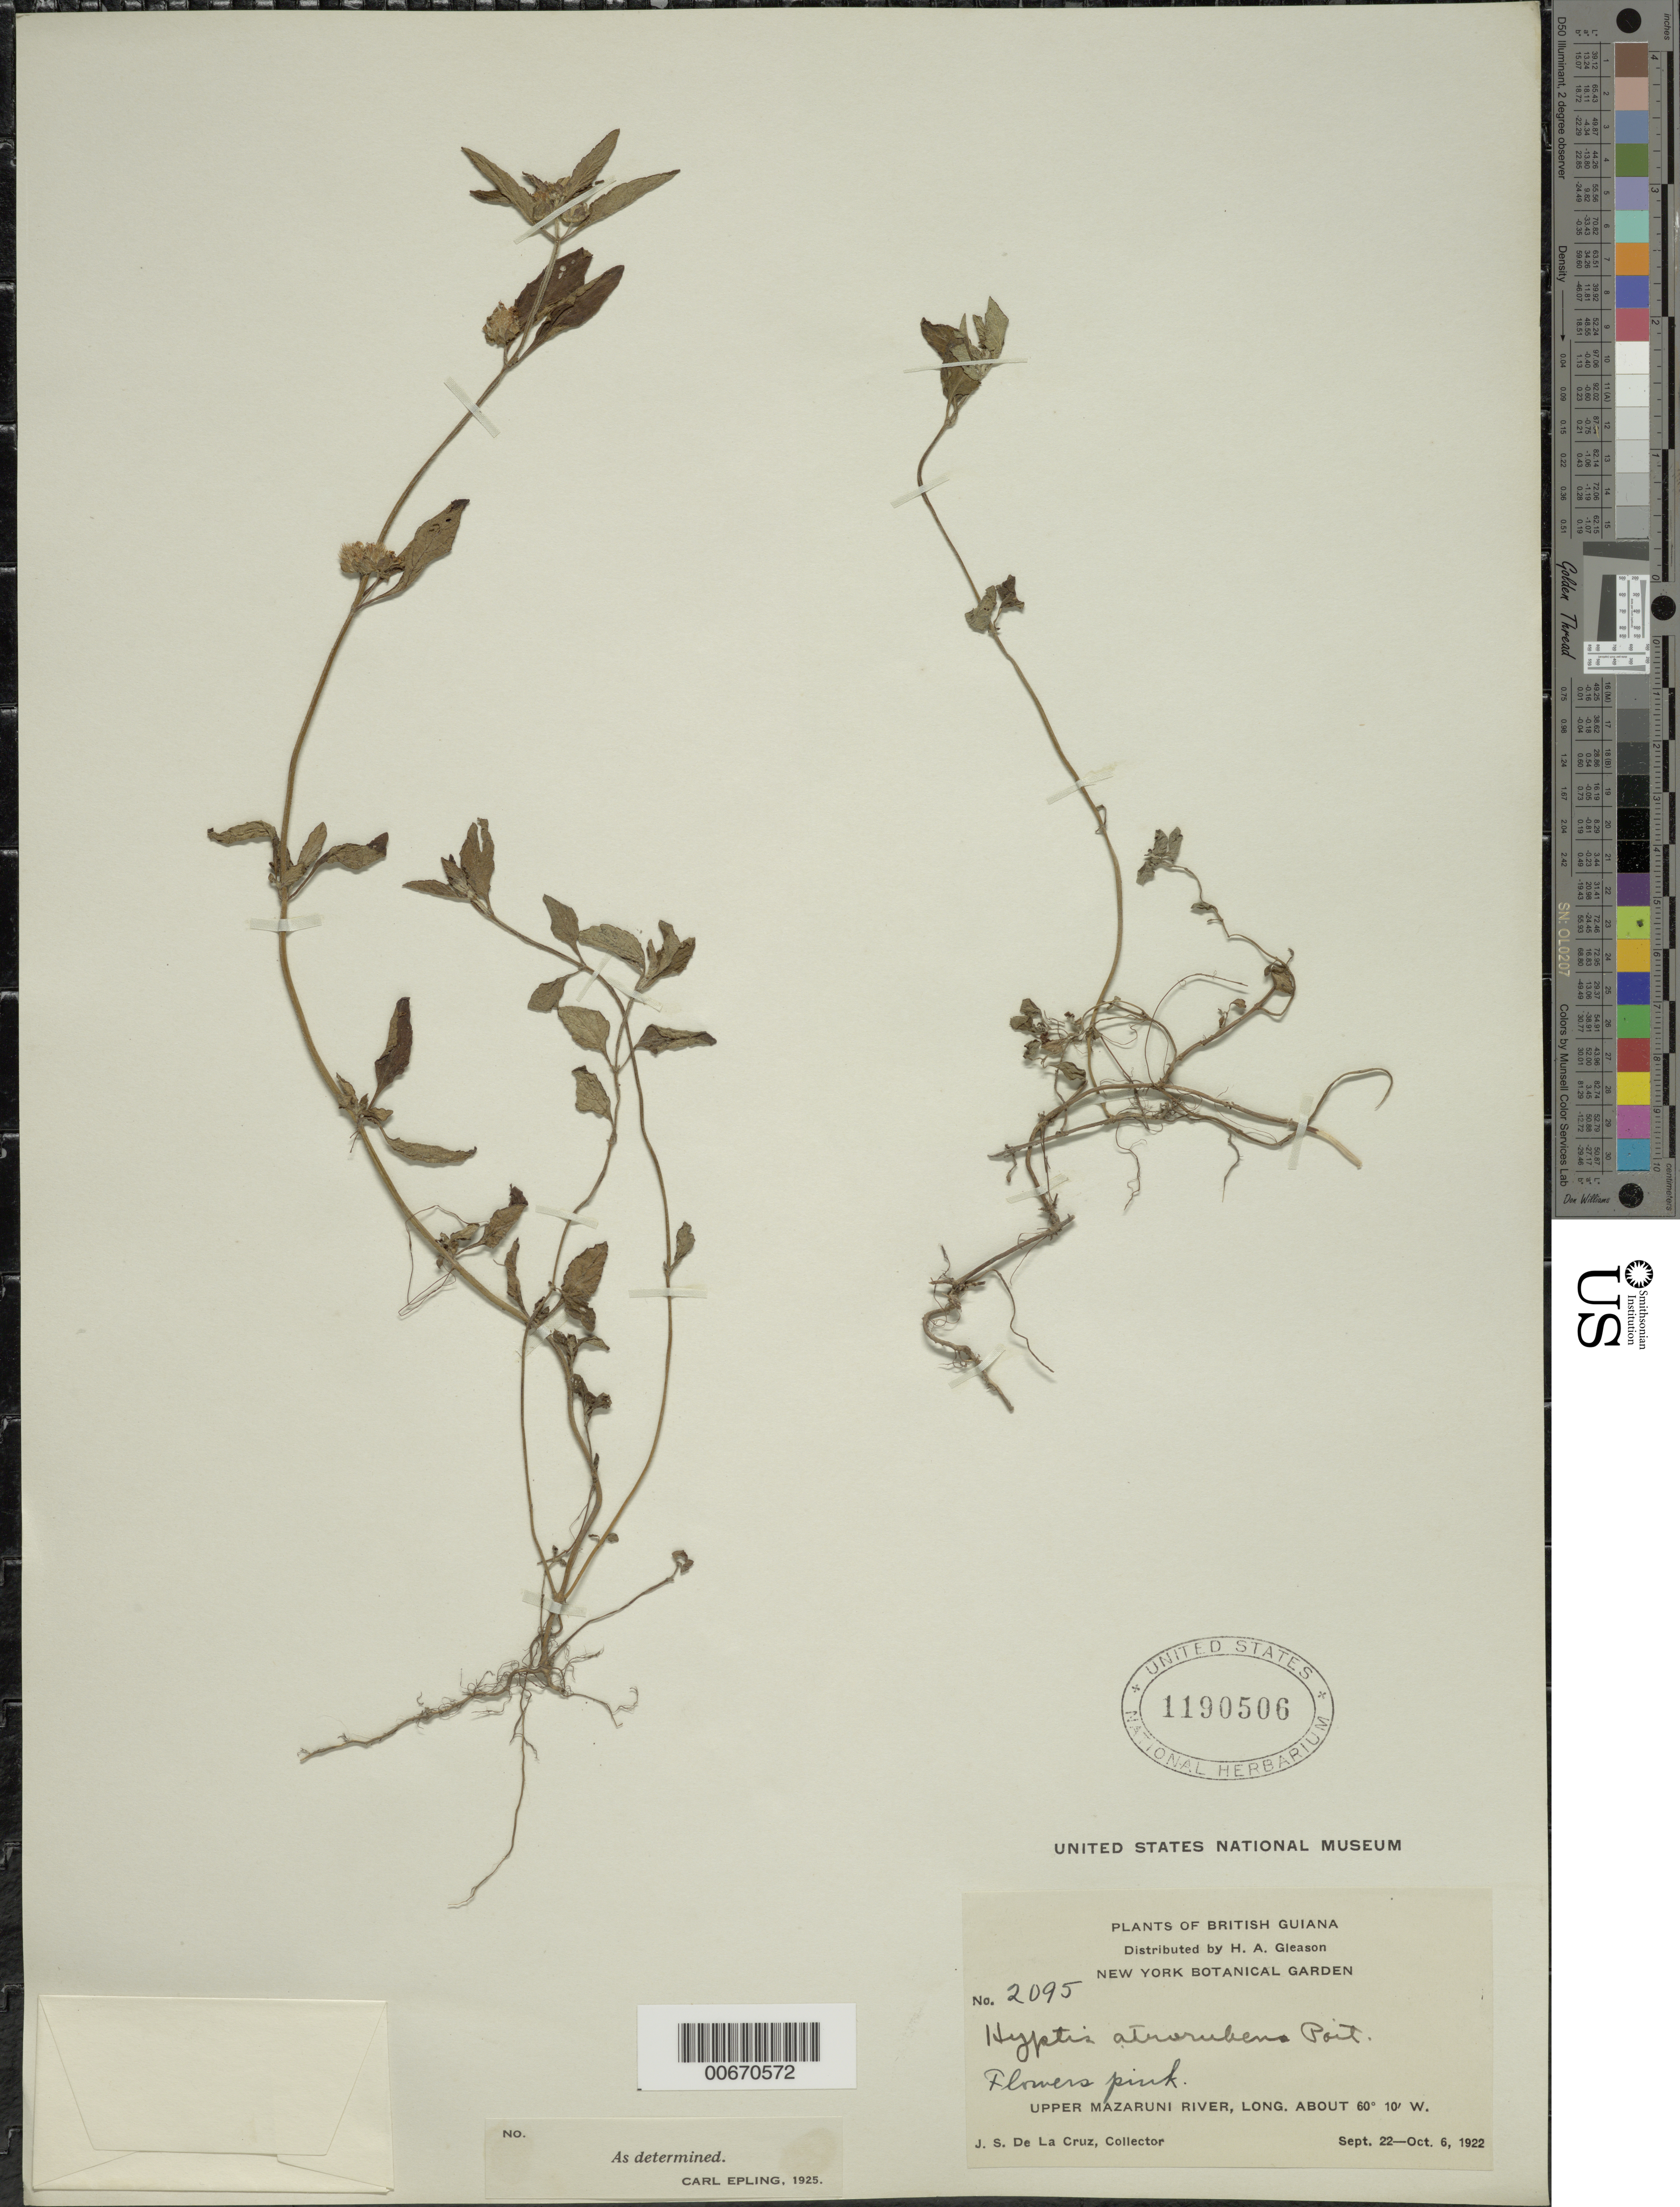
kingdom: Plantae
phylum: Tracheophyta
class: Magnoliopsida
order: Lamiales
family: Lamiaceae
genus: Hyptis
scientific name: Hyptis atrorubens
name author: Poit.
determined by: Epling, C. C.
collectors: J. S. de la Cruz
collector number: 2095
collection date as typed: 22-Sep-22 to 6-Oct-22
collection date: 1922-09-22/1922-10-06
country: Guyana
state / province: Cuyuni-Mazaruni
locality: Upper Mazaruni R.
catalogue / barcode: US 1190506